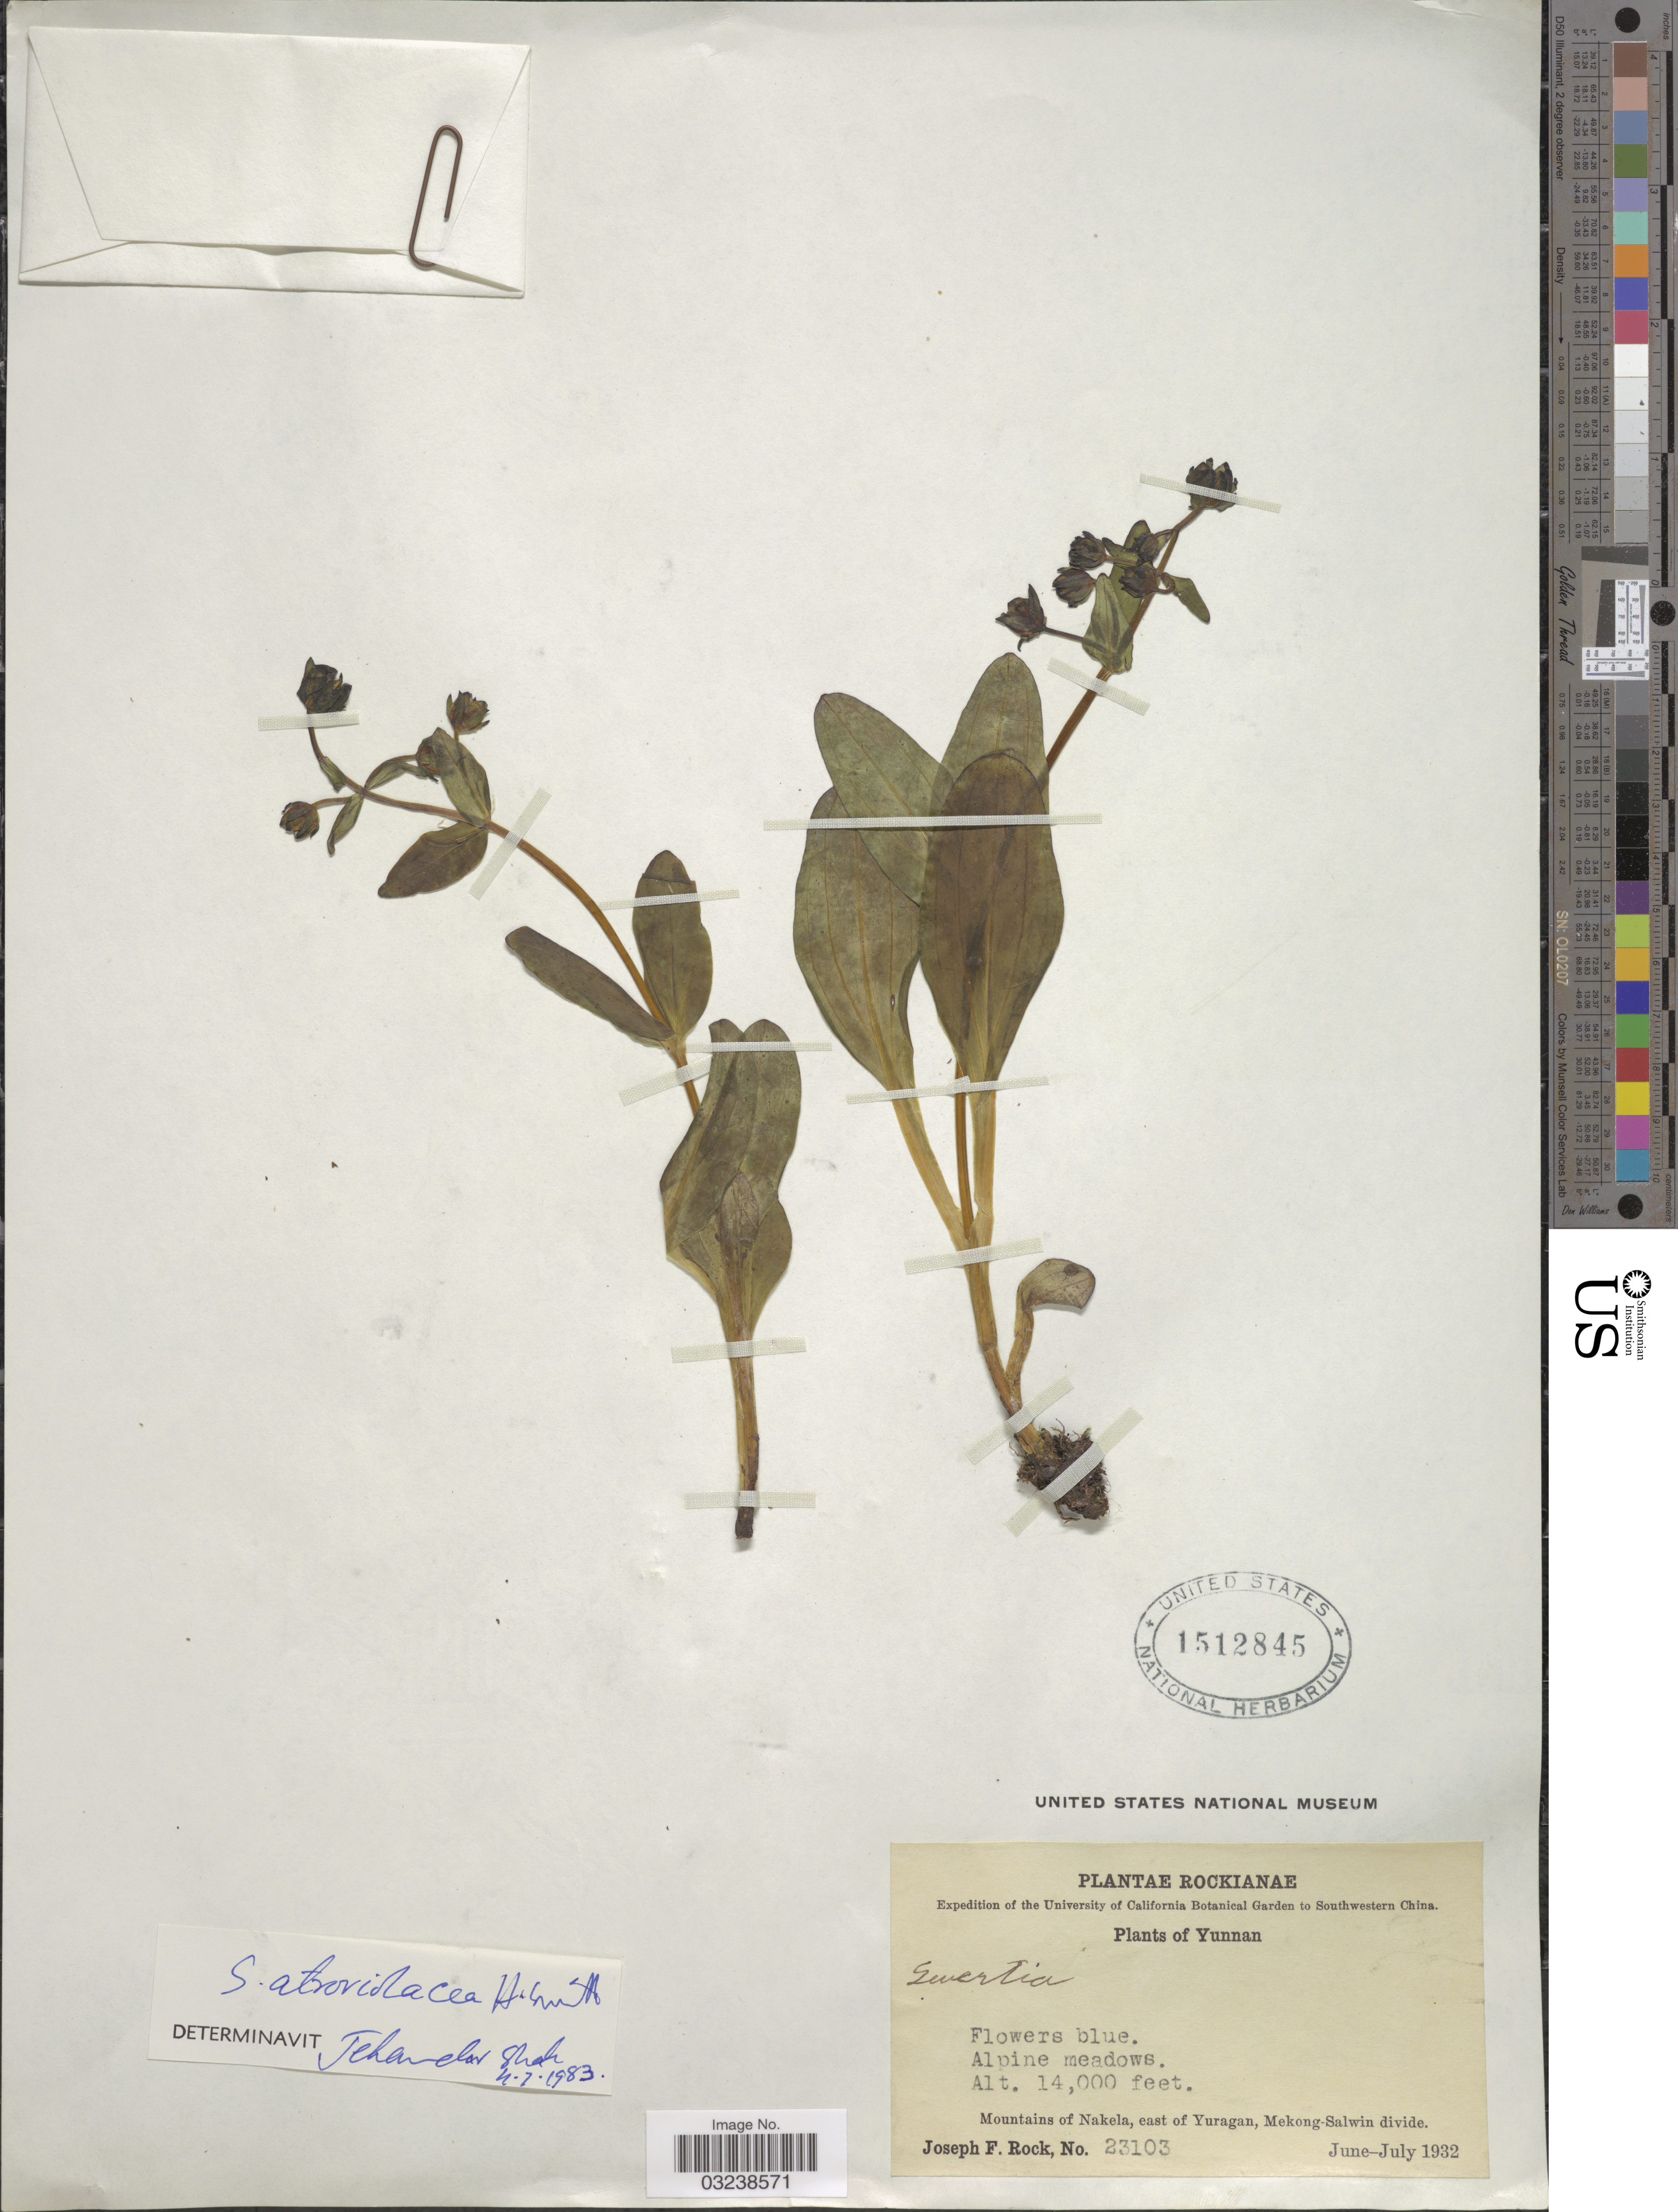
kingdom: Plantae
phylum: Tracheophyta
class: Magnoliopsida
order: Gentianales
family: Gentianaceae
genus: Swertia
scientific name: Swertia atroviolacea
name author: Harry Sm.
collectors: J. Rock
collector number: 23103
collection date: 1932-06/1932-07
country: China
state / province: Yunnan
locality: Southwestern China. Alpine meadows. Mountains of Nakela, east of Yuragan, Mekong-Salwin divide.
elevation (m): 4267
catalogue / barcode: US 1512845